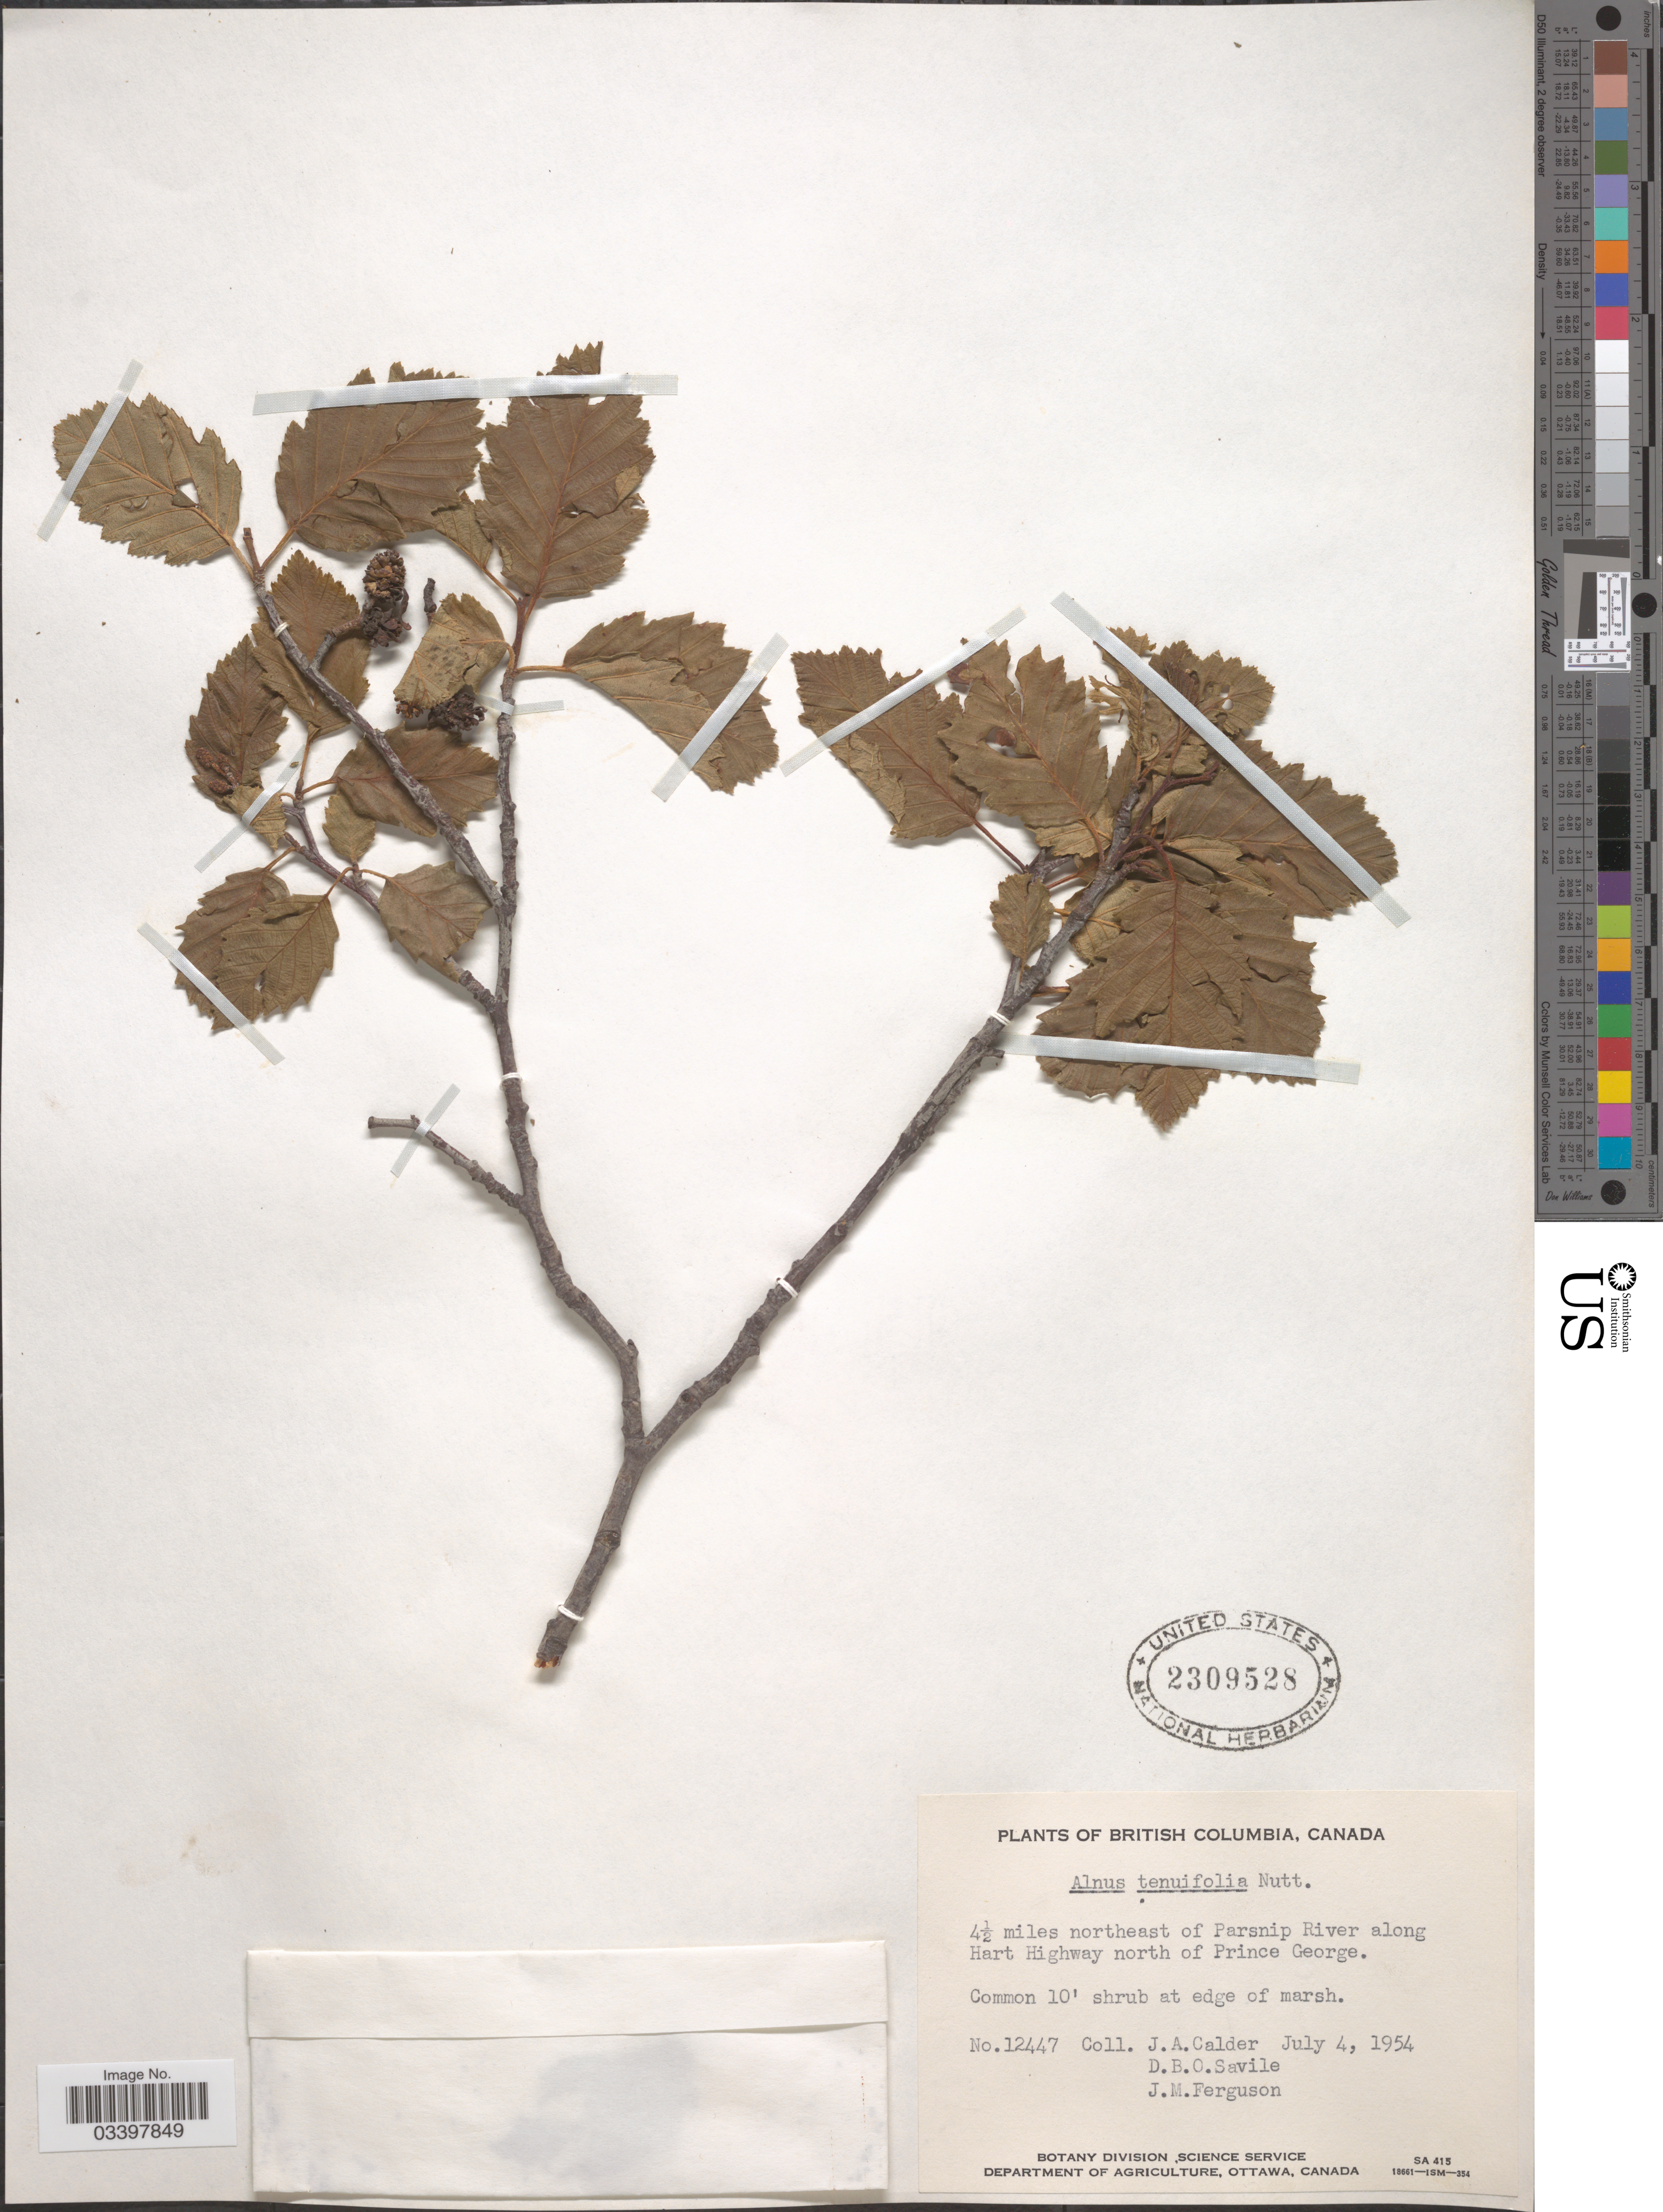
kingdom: Plantae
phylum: Tracheophyta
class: Magnoliopsida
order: Fagales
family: Betulaceae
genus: Alnus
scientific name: Alnus incana subsp. tenuifolia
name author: (Nutt.) Breitung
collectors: J. A. Calder, D. Savile & J. M. Ferguson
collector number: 12447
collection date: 1954-07-04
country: Canada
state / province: British Columbia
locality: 4½ miles northeast of Parsnip River along Hart Highway north of Prince George.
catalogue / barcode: US 2309528